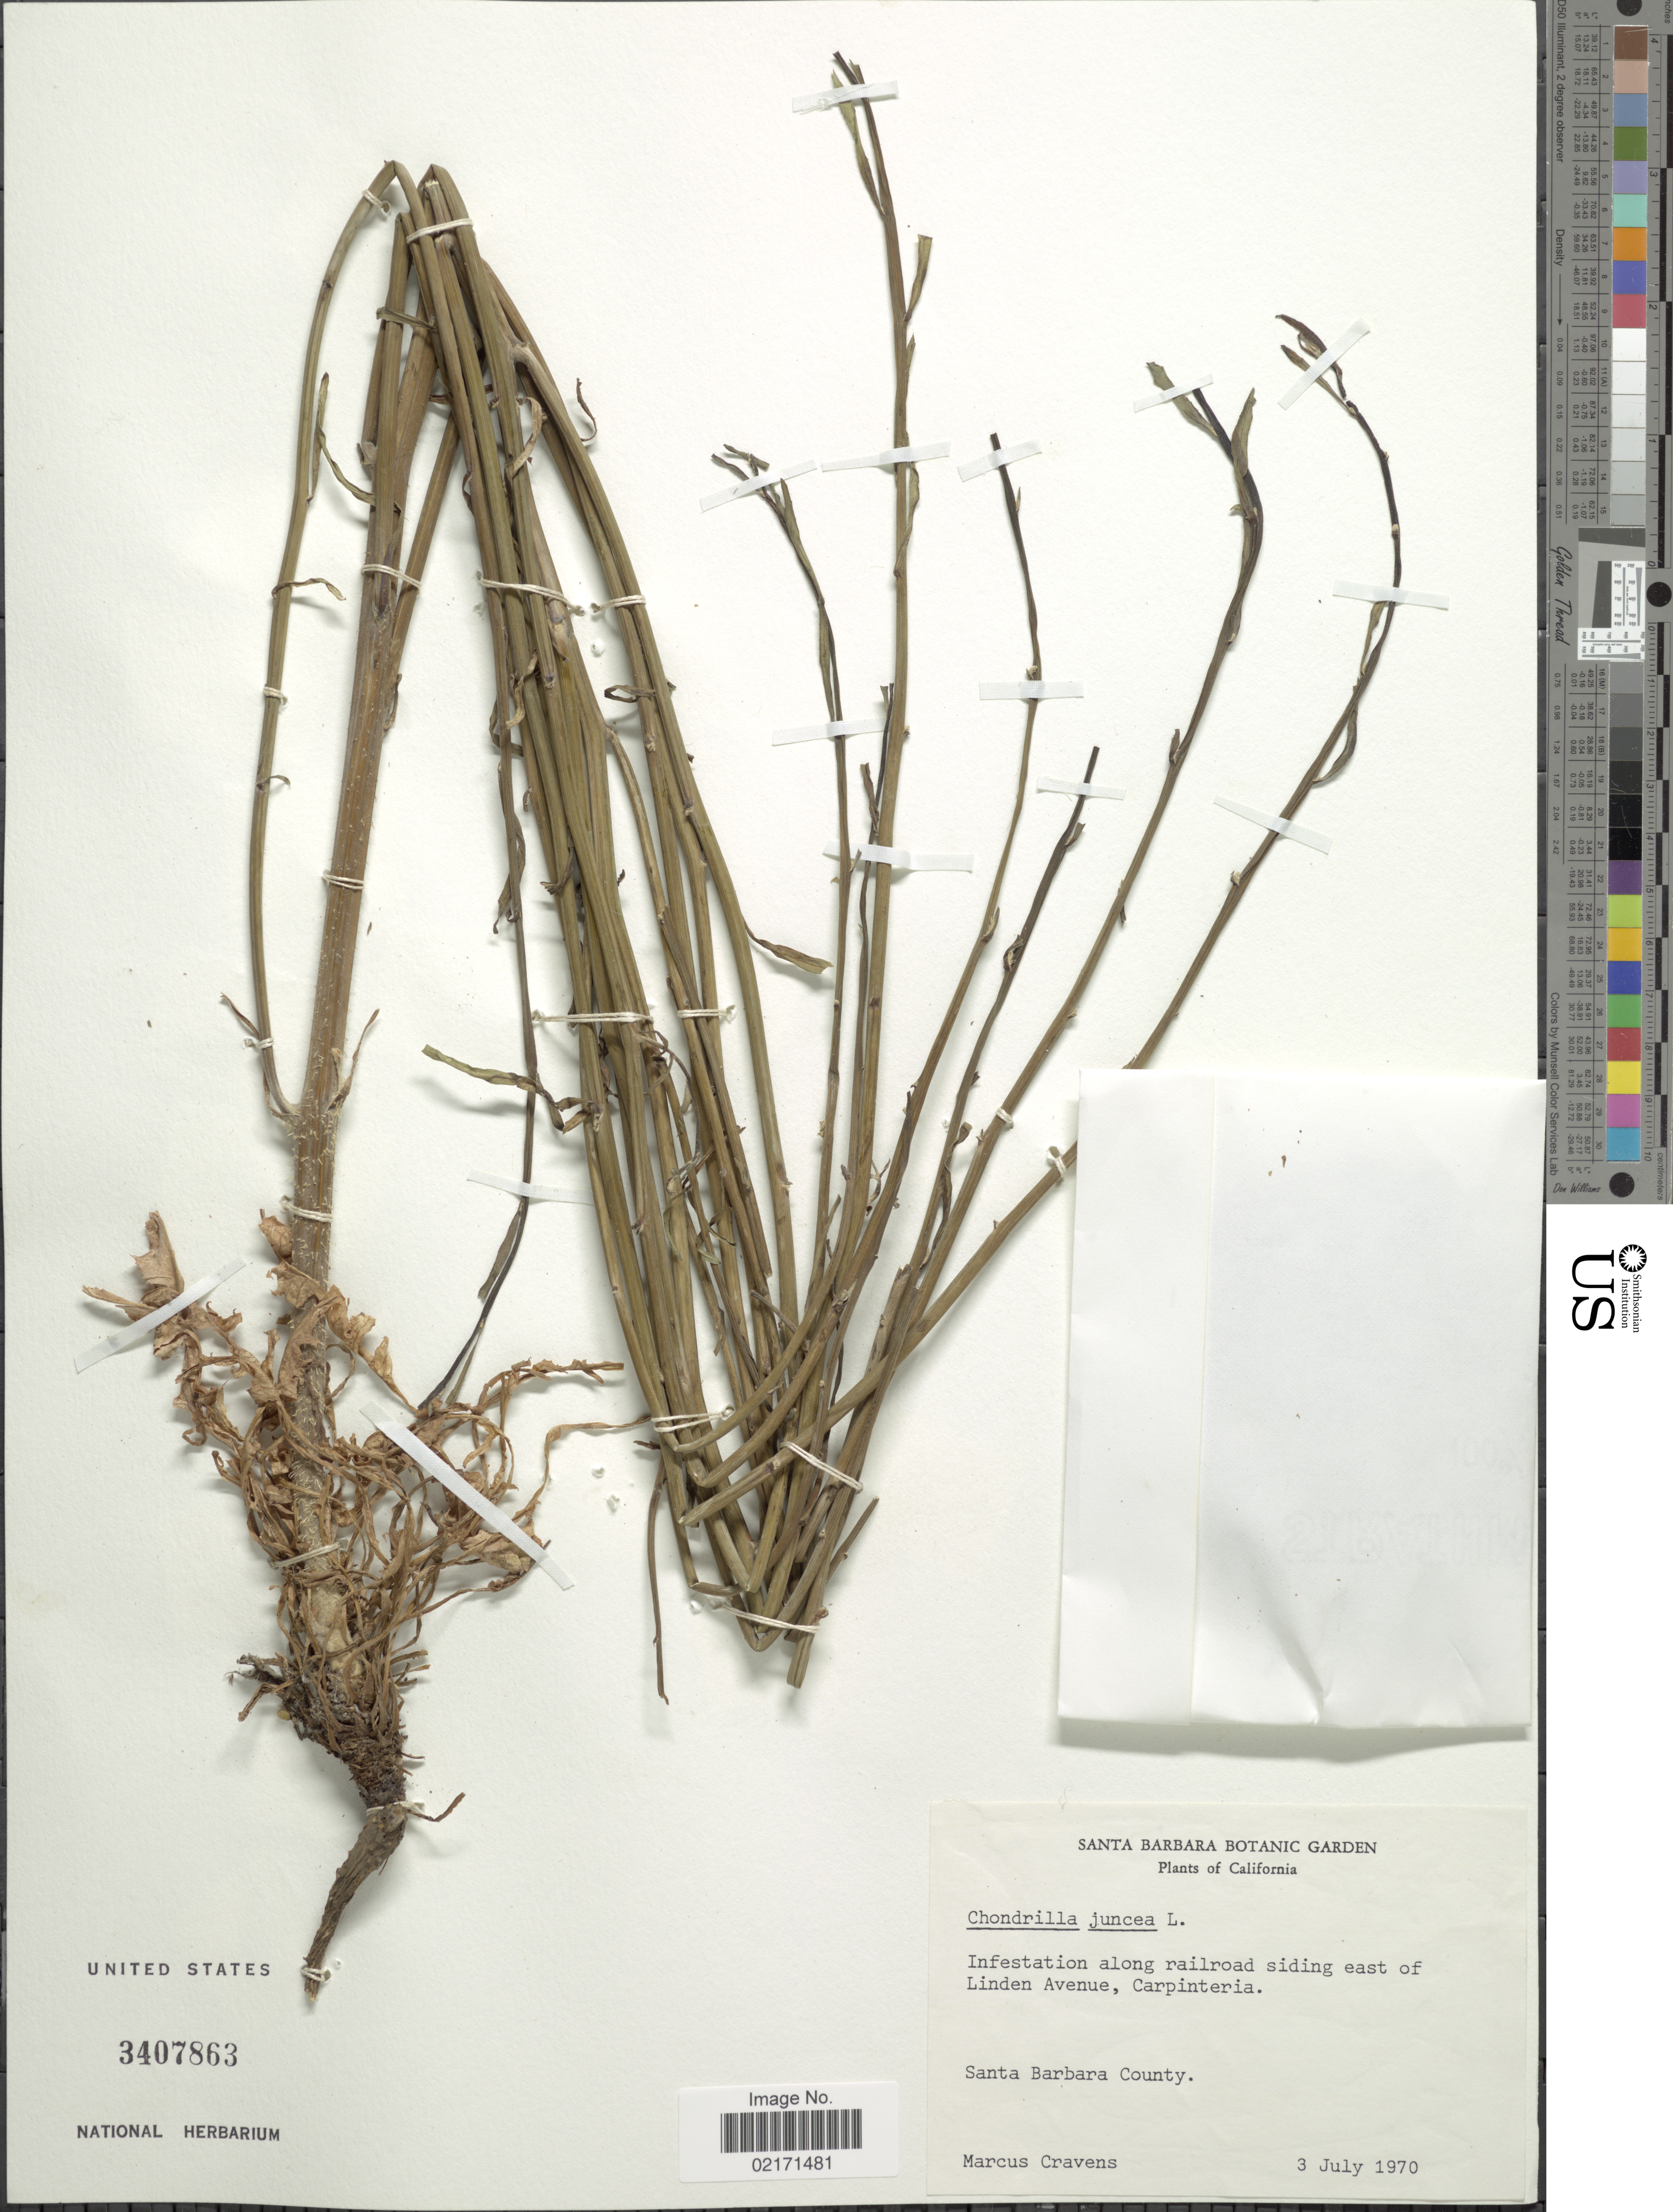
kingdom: Plantae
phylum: Tracheophyta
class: Magnoliopsida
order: Asterales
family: Asteraceae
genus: Chondrilla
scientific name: Chondrilla juncea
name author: L.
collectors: M. Cravens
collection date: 1970-07-03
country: United States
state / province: California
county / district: Santa Barbara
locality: Infestation along railroad siding east of Linden Avenue, Carpinteria, Santa Barbara County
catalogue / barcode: US 3407863